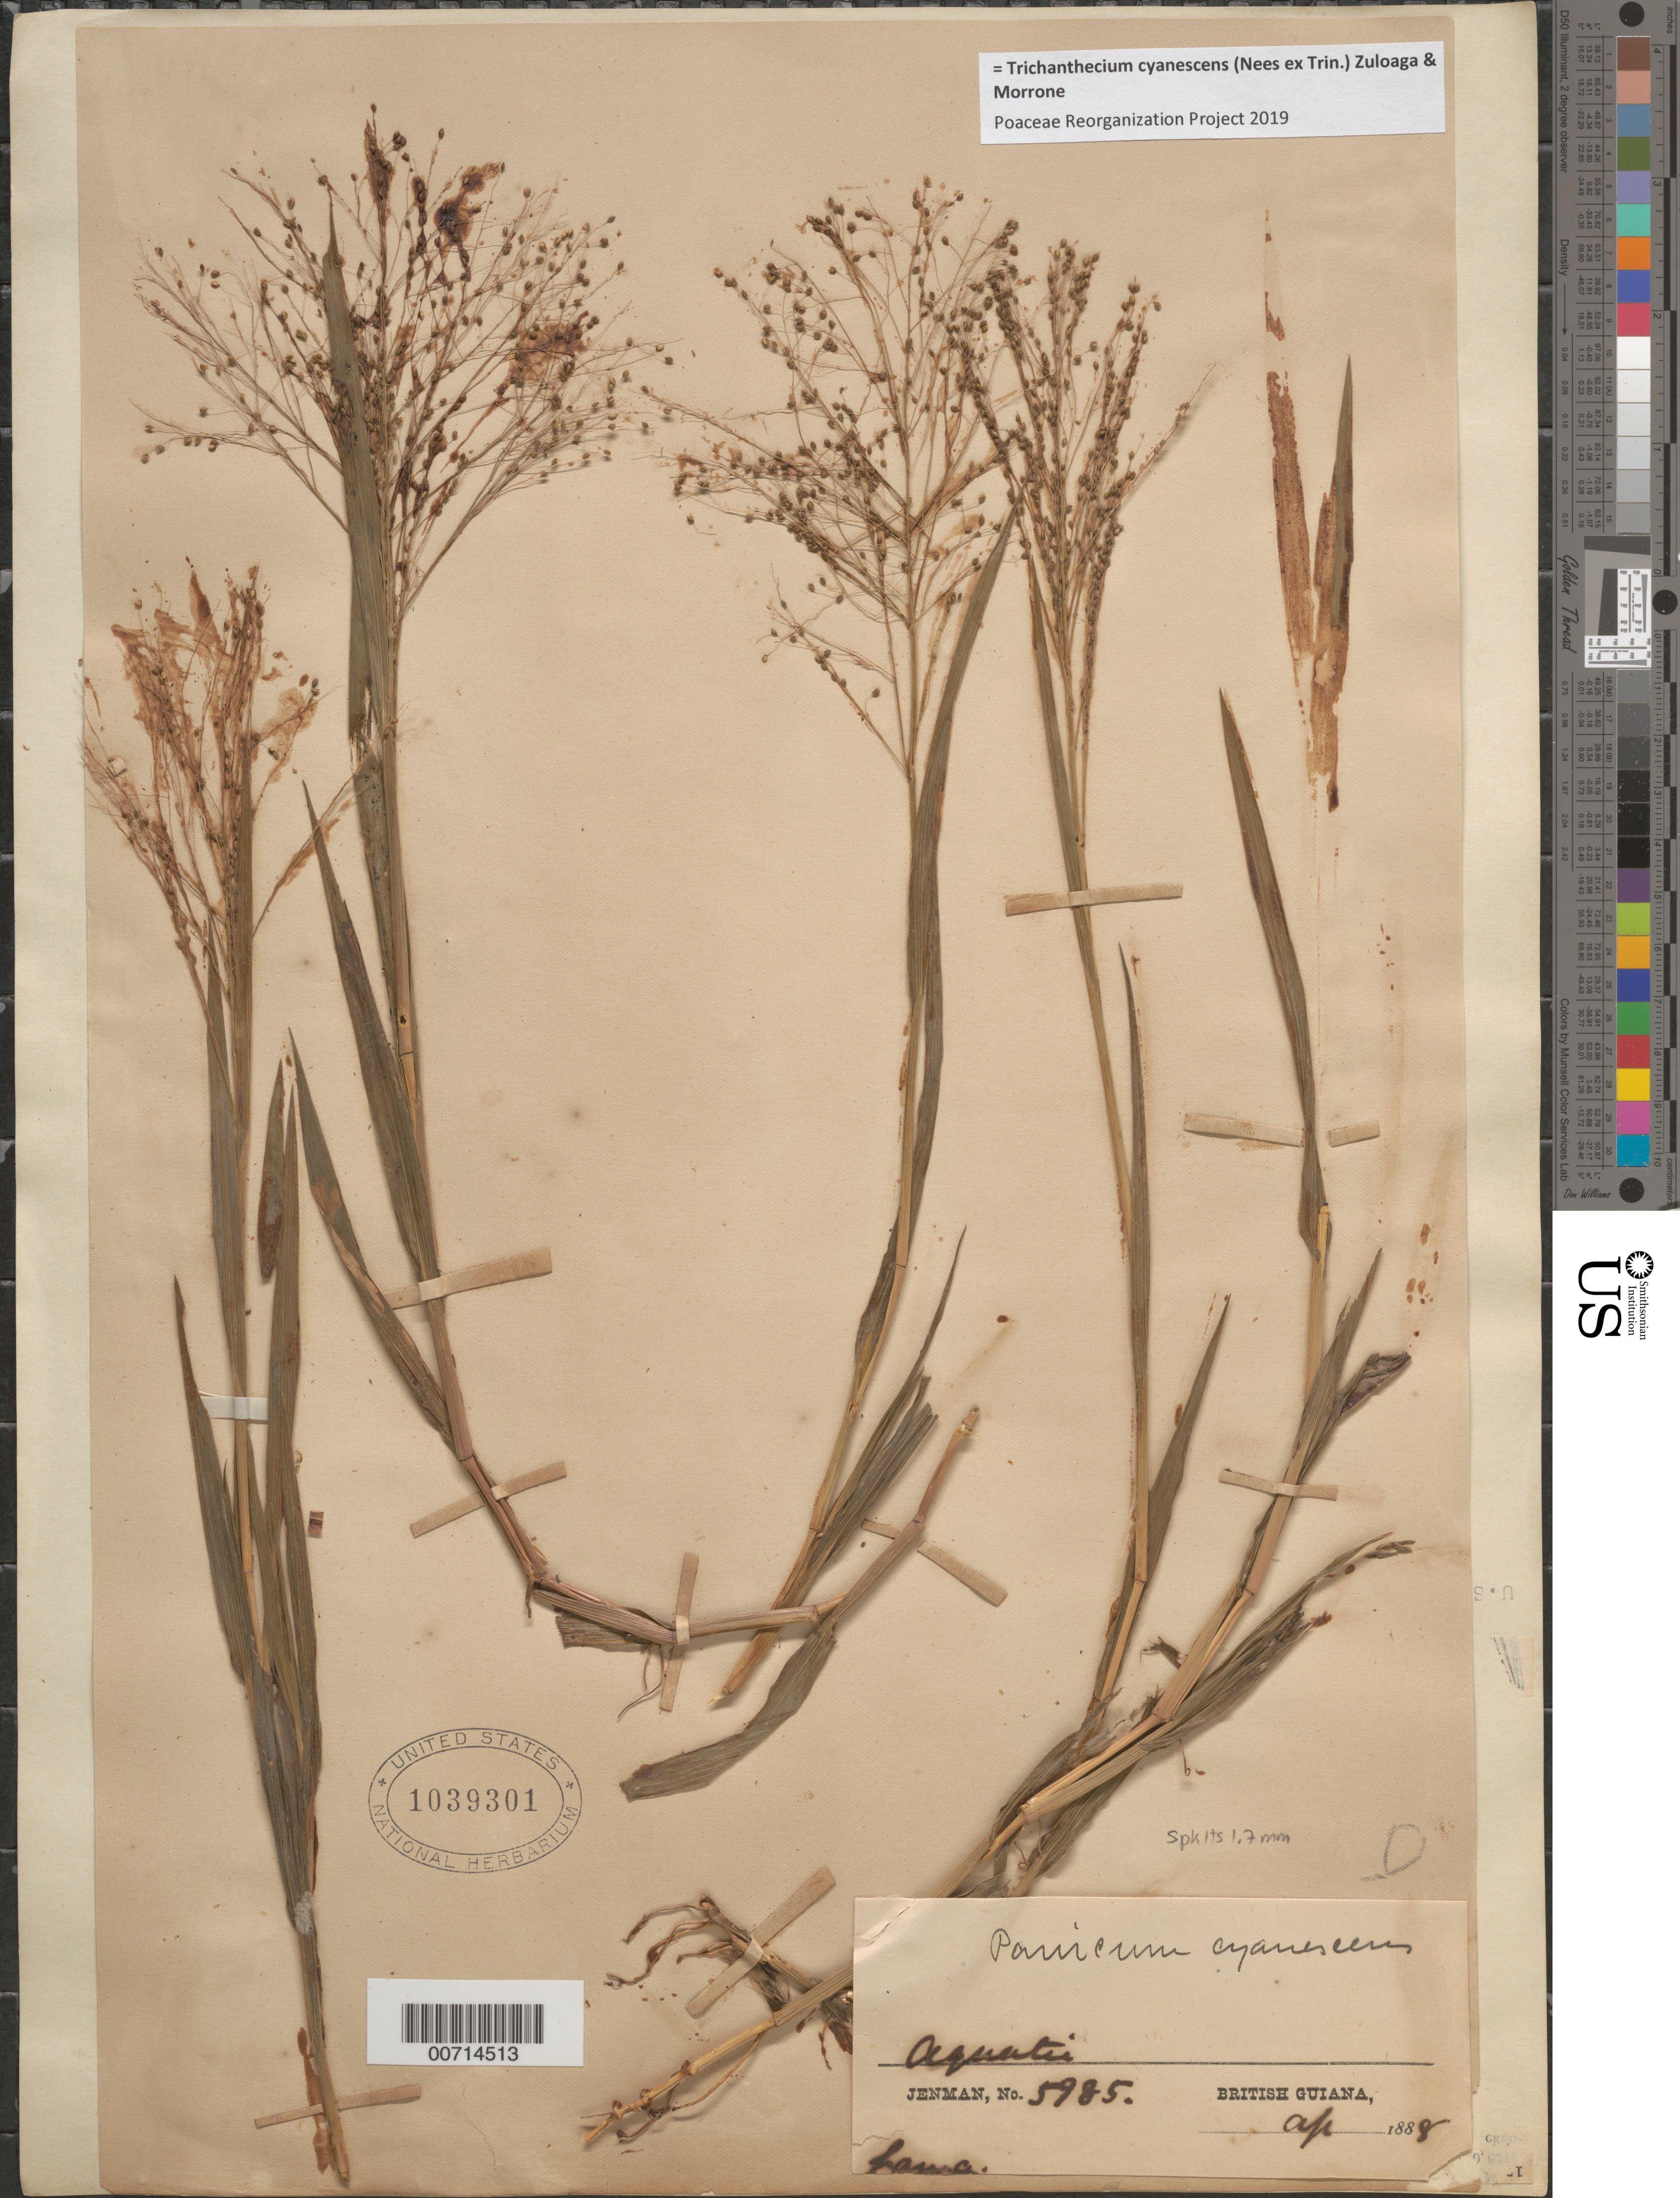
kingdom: Plantae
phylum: Tracheophyta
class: Liliopsida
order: Poales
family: Poaceae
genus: Trichanthecium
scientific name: Trichanthecium cyanescens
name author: (Nees ex Trin.) Zuloaga & Morrone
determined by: Poaceae Reorganization Project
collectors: G. S. Jenman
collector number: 5985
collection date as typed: April 1888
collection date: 1888-04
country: Guyana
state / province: Demerara-Mahaica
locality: Lama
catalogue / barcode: US 1039301